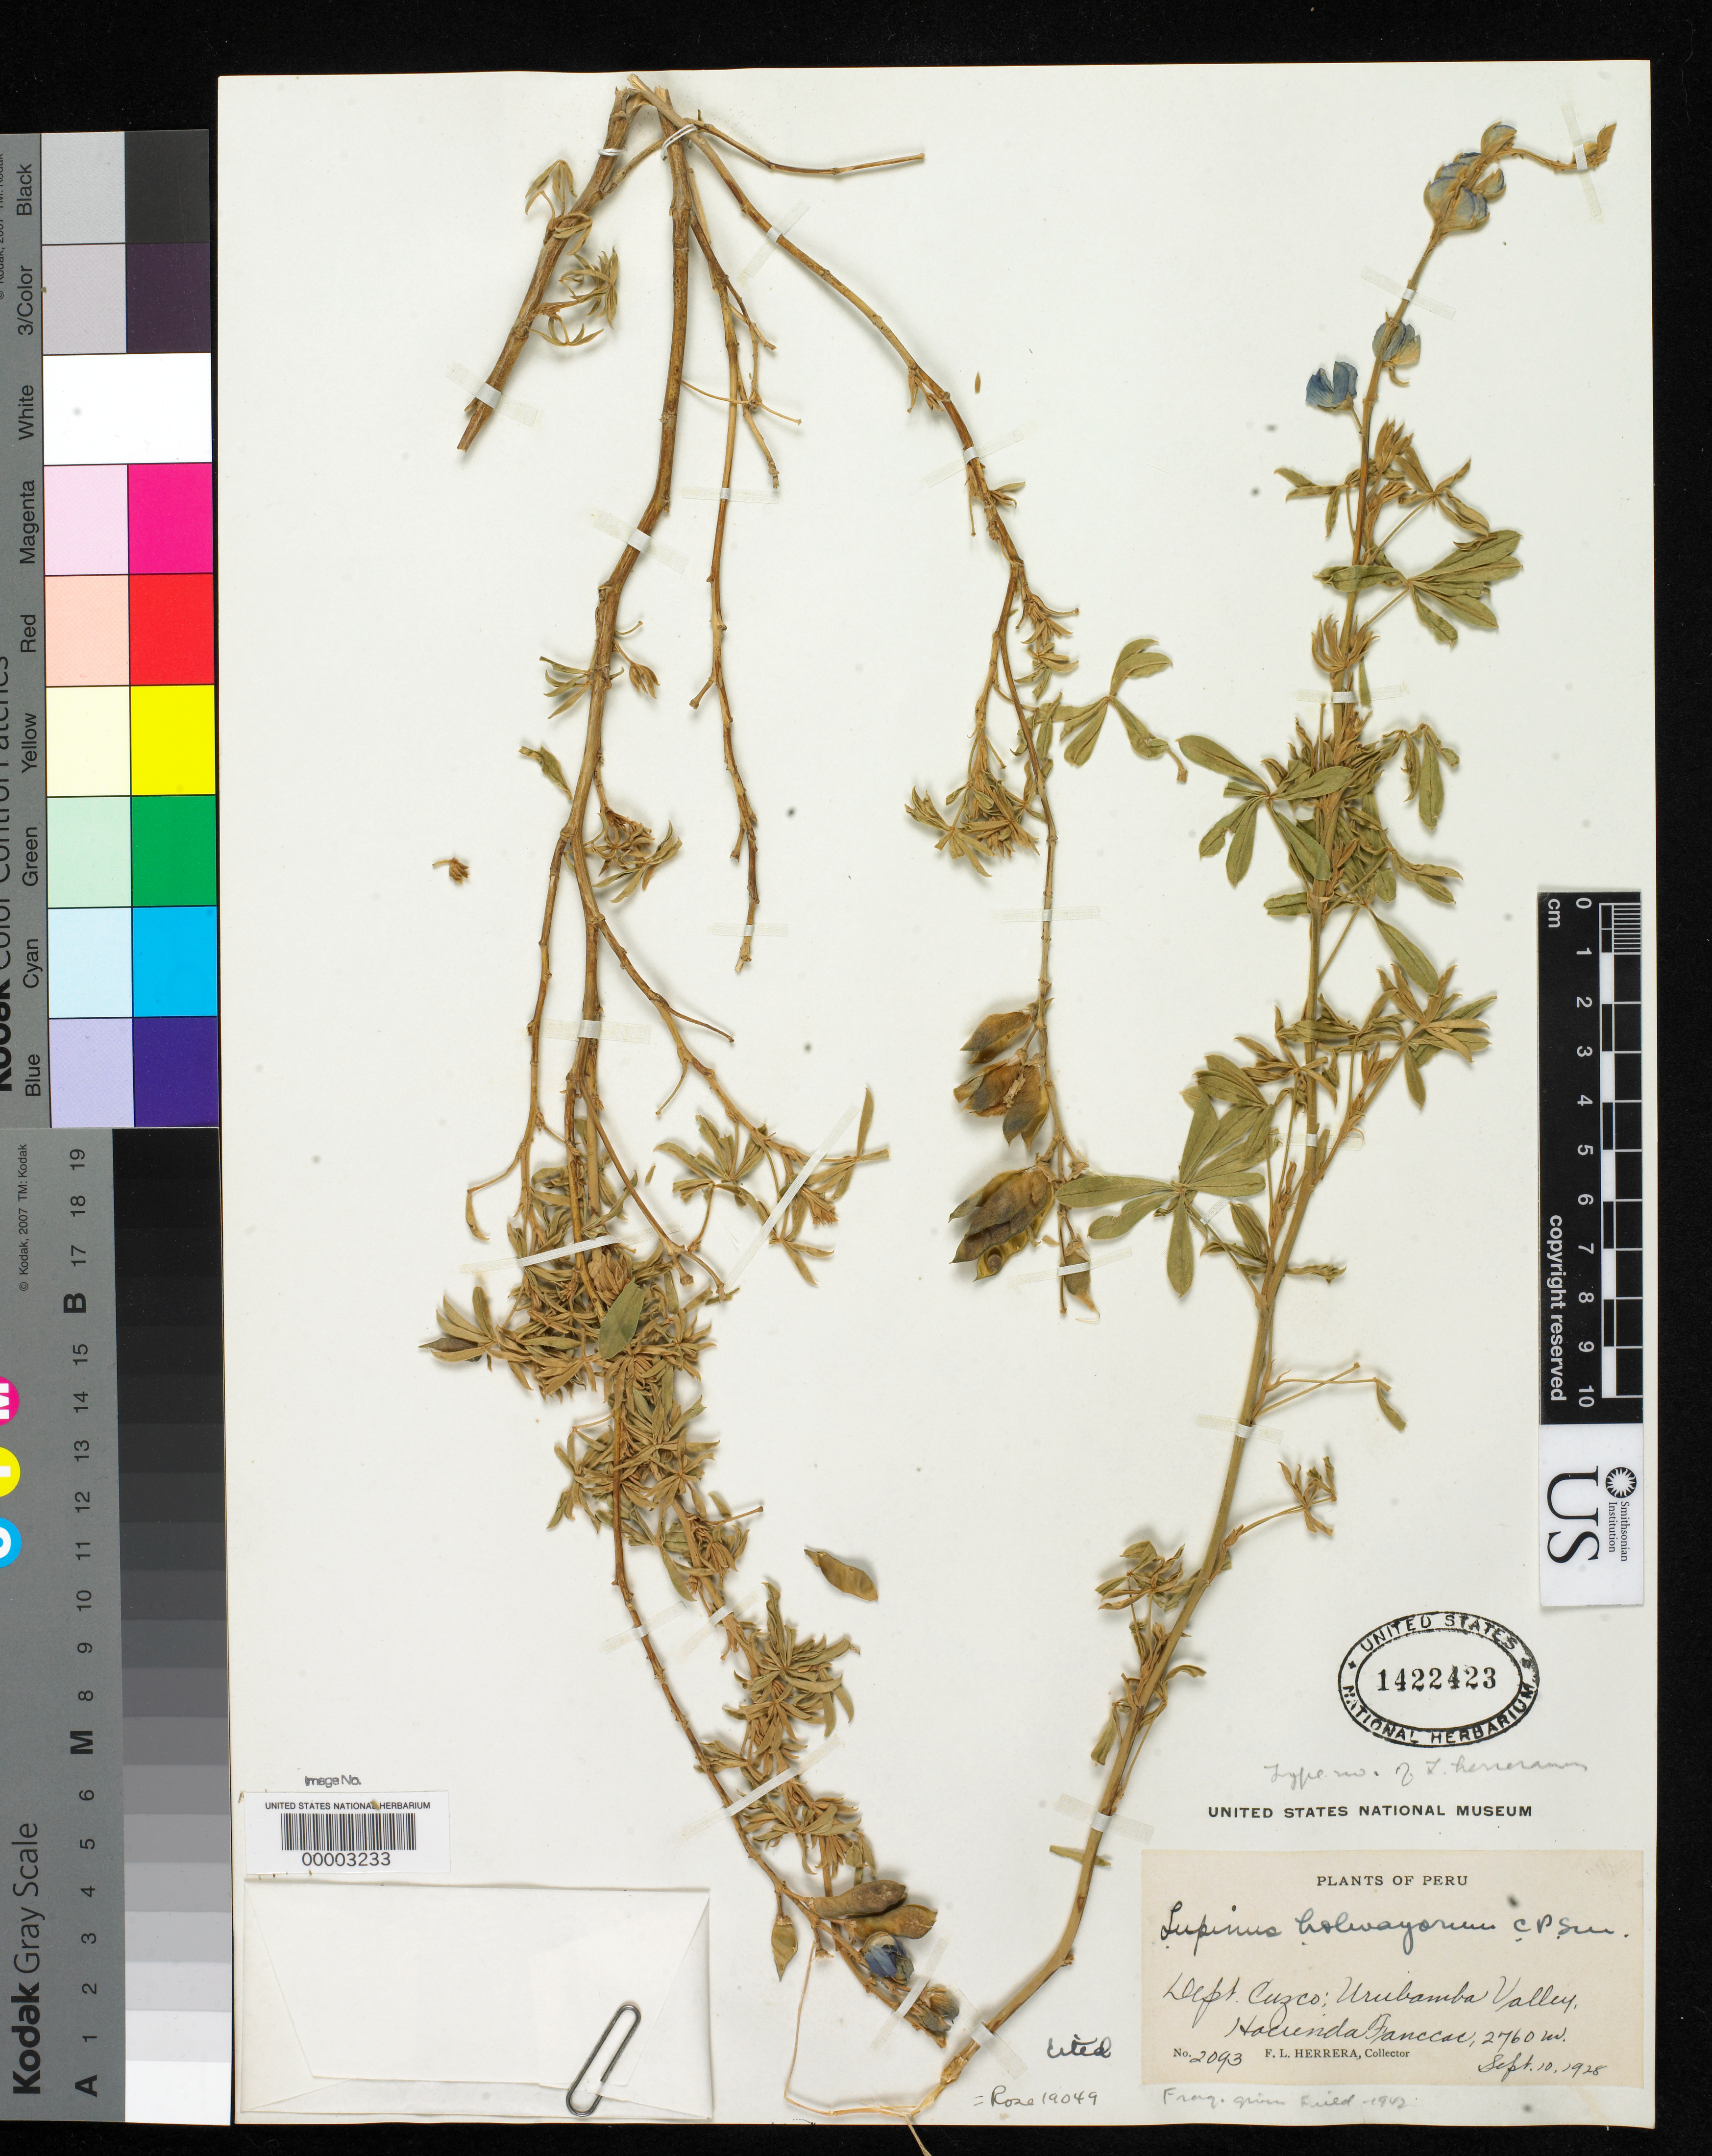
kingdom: Plantae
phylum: Tracheophyta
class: Magnoliopsida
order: Fabales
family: Fabaceae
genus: Lupinus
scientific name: Lupinus herreranus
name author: C.P. Sm.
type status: Isotype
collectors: F. L. Herrera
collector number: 2093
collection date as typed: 10 Sep 1928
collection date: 1928-09-10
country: Peru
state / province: Cusco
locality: Urubamba Valley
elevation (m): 2760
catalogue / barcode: US 1422423